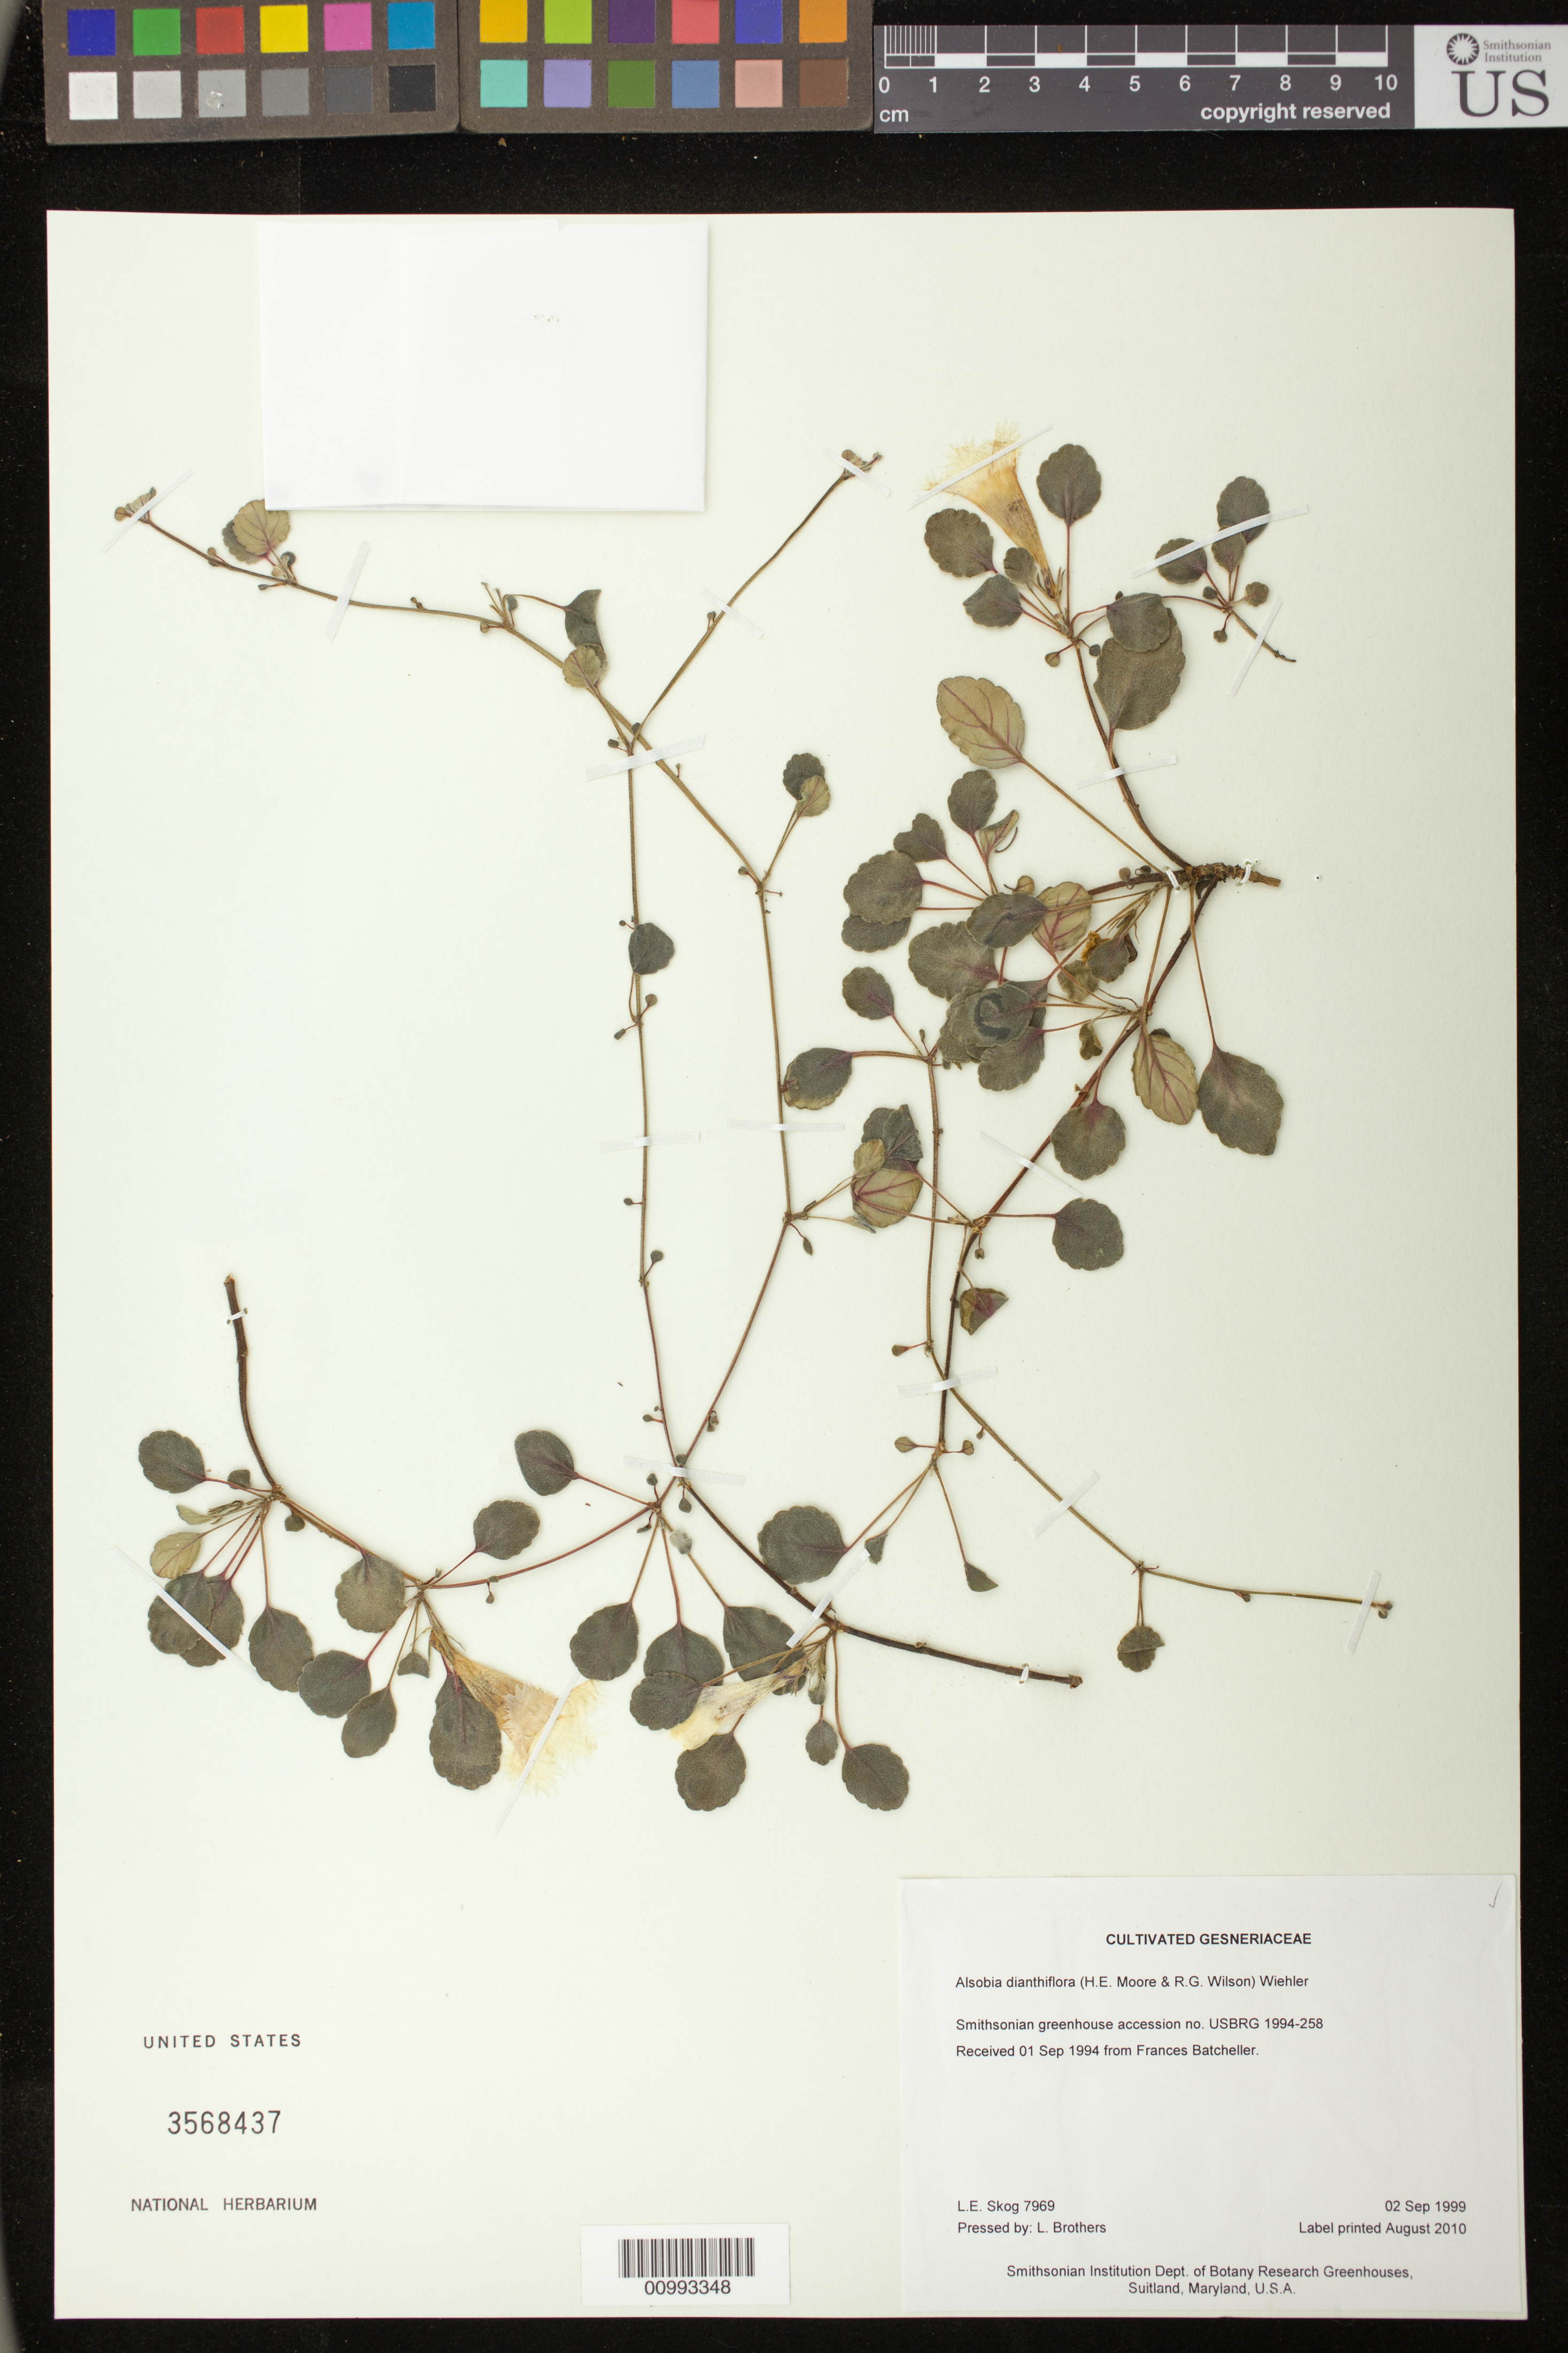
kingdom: Plantae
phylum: Tracheophyta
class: Magnoliopsida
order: Lamiales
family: Gesneriaceae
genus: Alsobia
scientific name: Alsobia dianthiflora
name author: (H.E. Moore & R.G. Wilson) Wiehler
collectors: L. E. Skog & L. Brothers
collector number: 7969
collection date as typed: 02 Sep 1999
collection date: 1999-09-02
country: United States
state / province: Maryland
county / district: Prince George's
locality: Smithsonian Institution Dept. of Botany Research Greenhouses, Suitland, Maryland, U.S.A.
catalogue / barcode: US 3568437